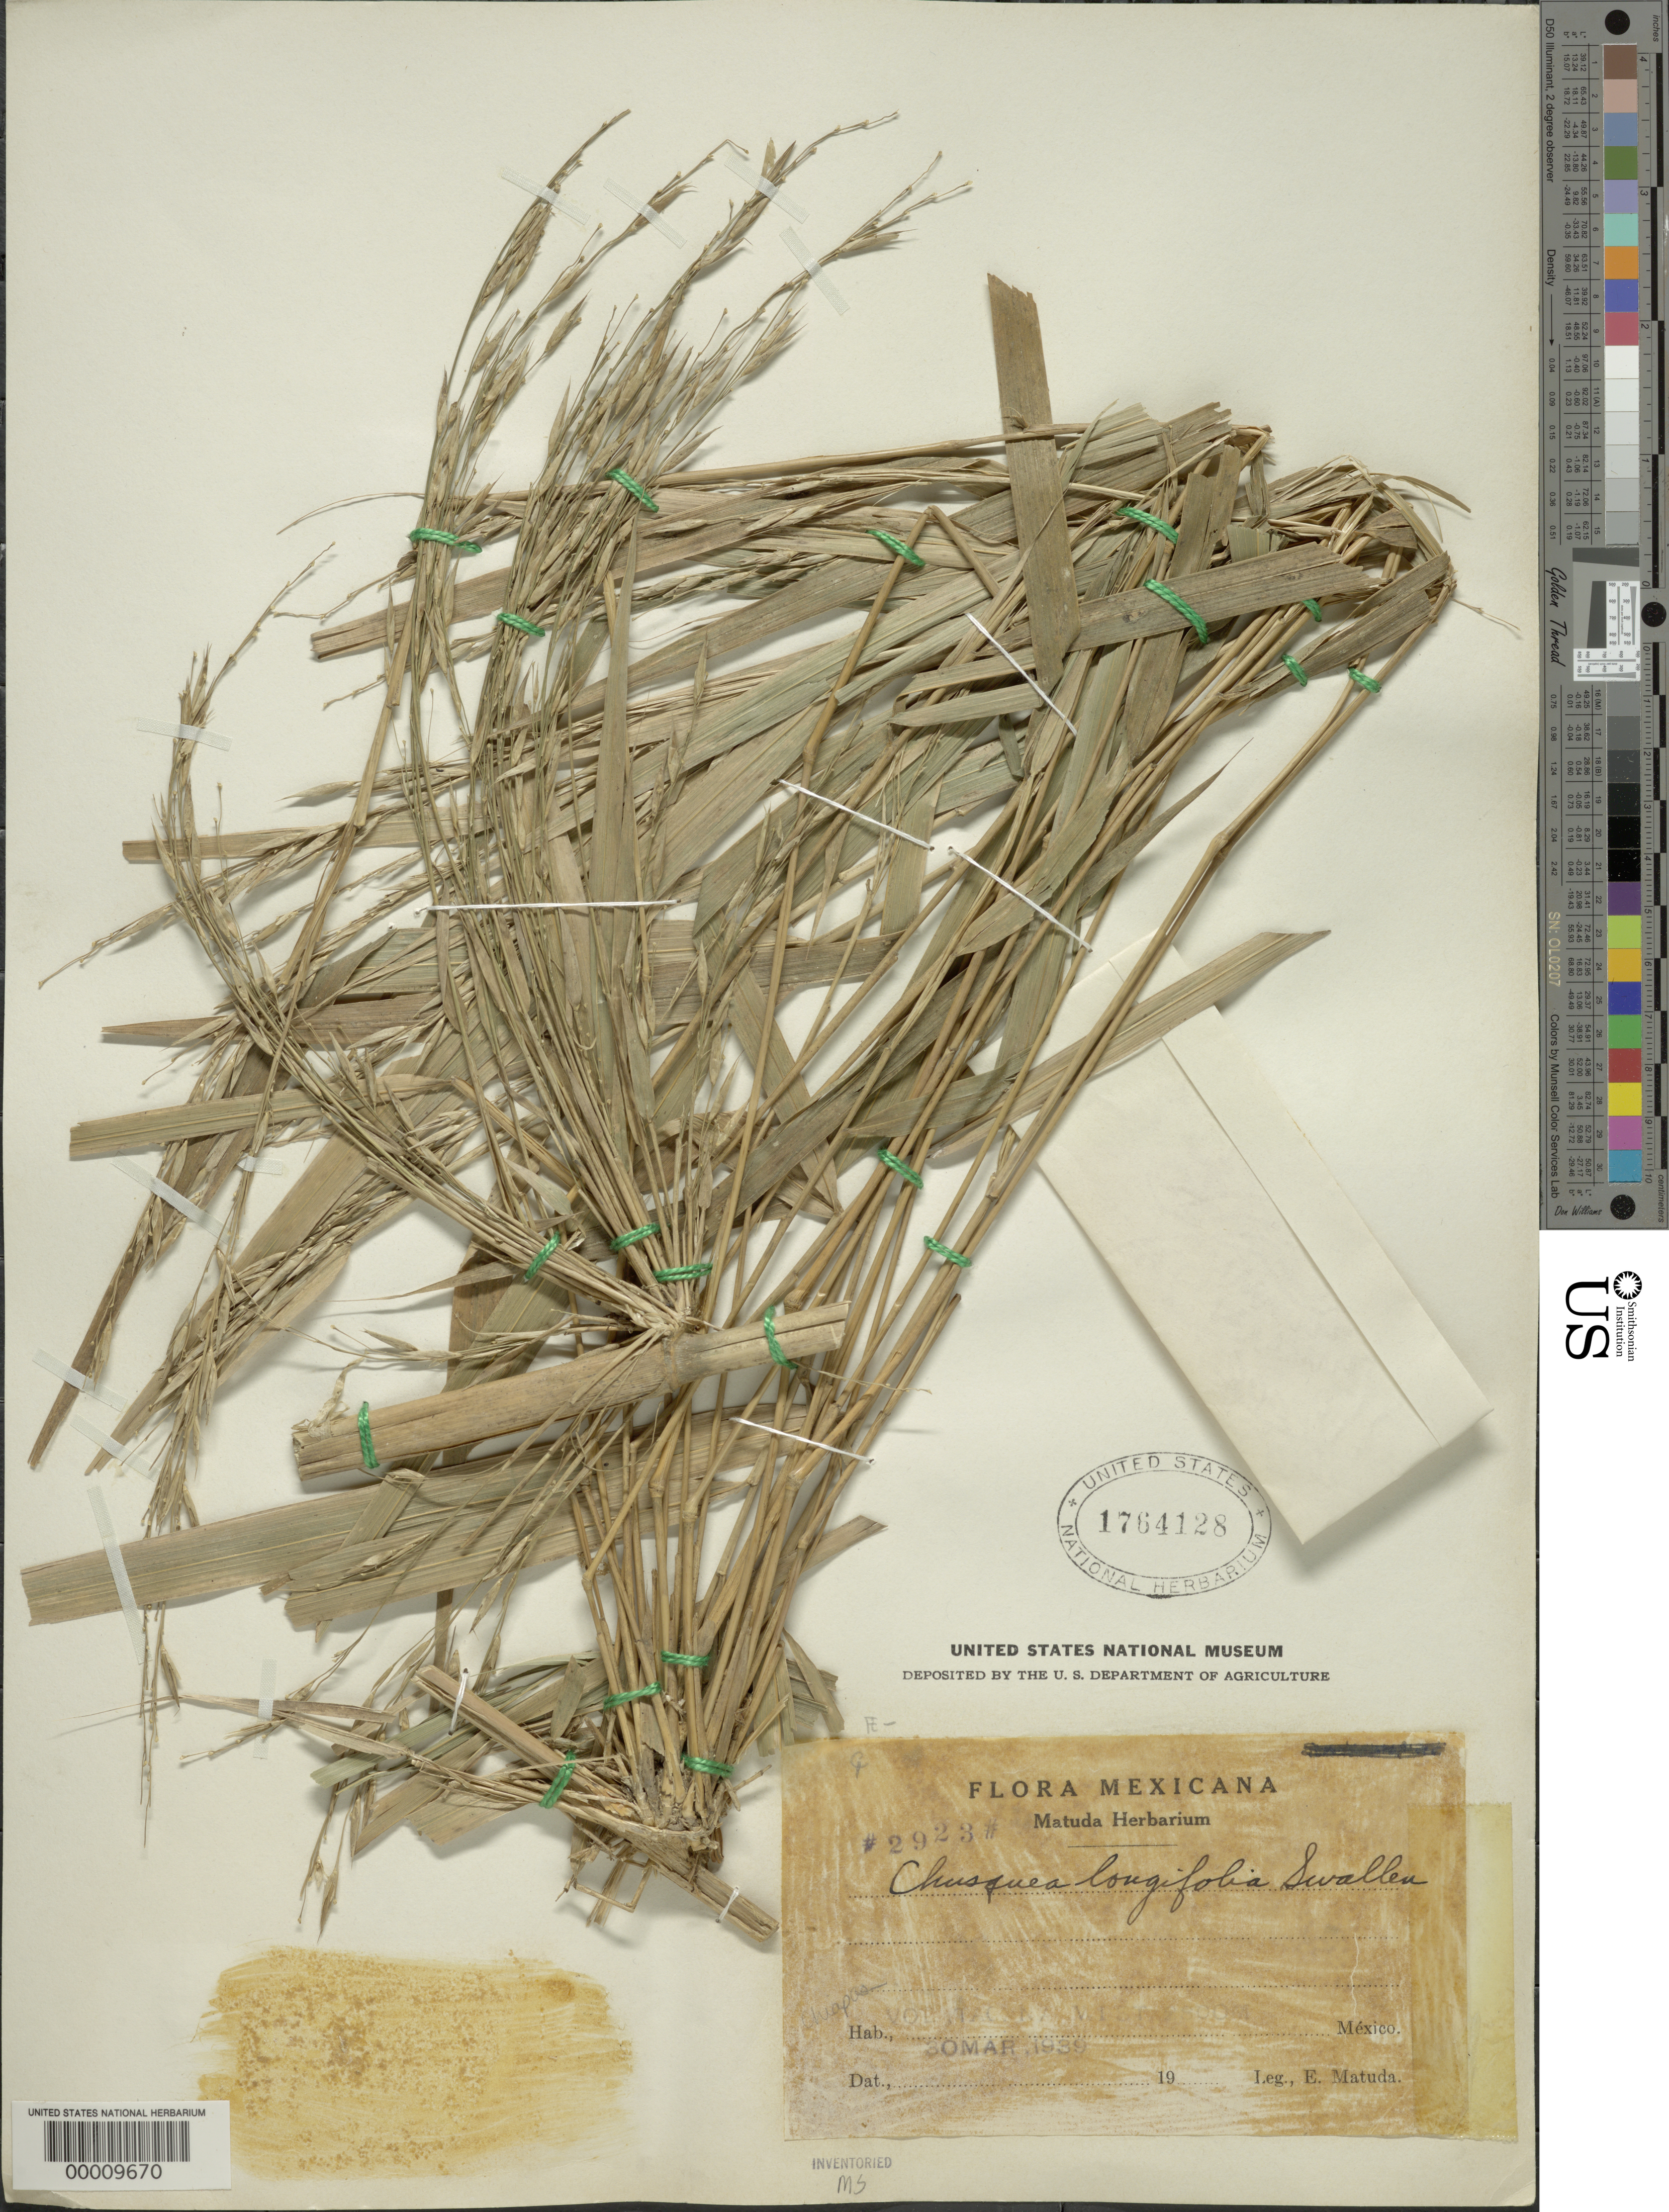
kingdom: Plantae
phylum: Tracheophyta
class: Liliopsida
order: Poales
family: Poaceae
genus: Chusquea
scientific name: Chusquea longifolia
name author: Swallen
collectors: E. Matuda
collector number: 2923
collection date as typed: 30 Mar 1939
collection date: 1939-03-30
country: Mexico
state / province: Chiapas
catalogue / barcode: US 1764128